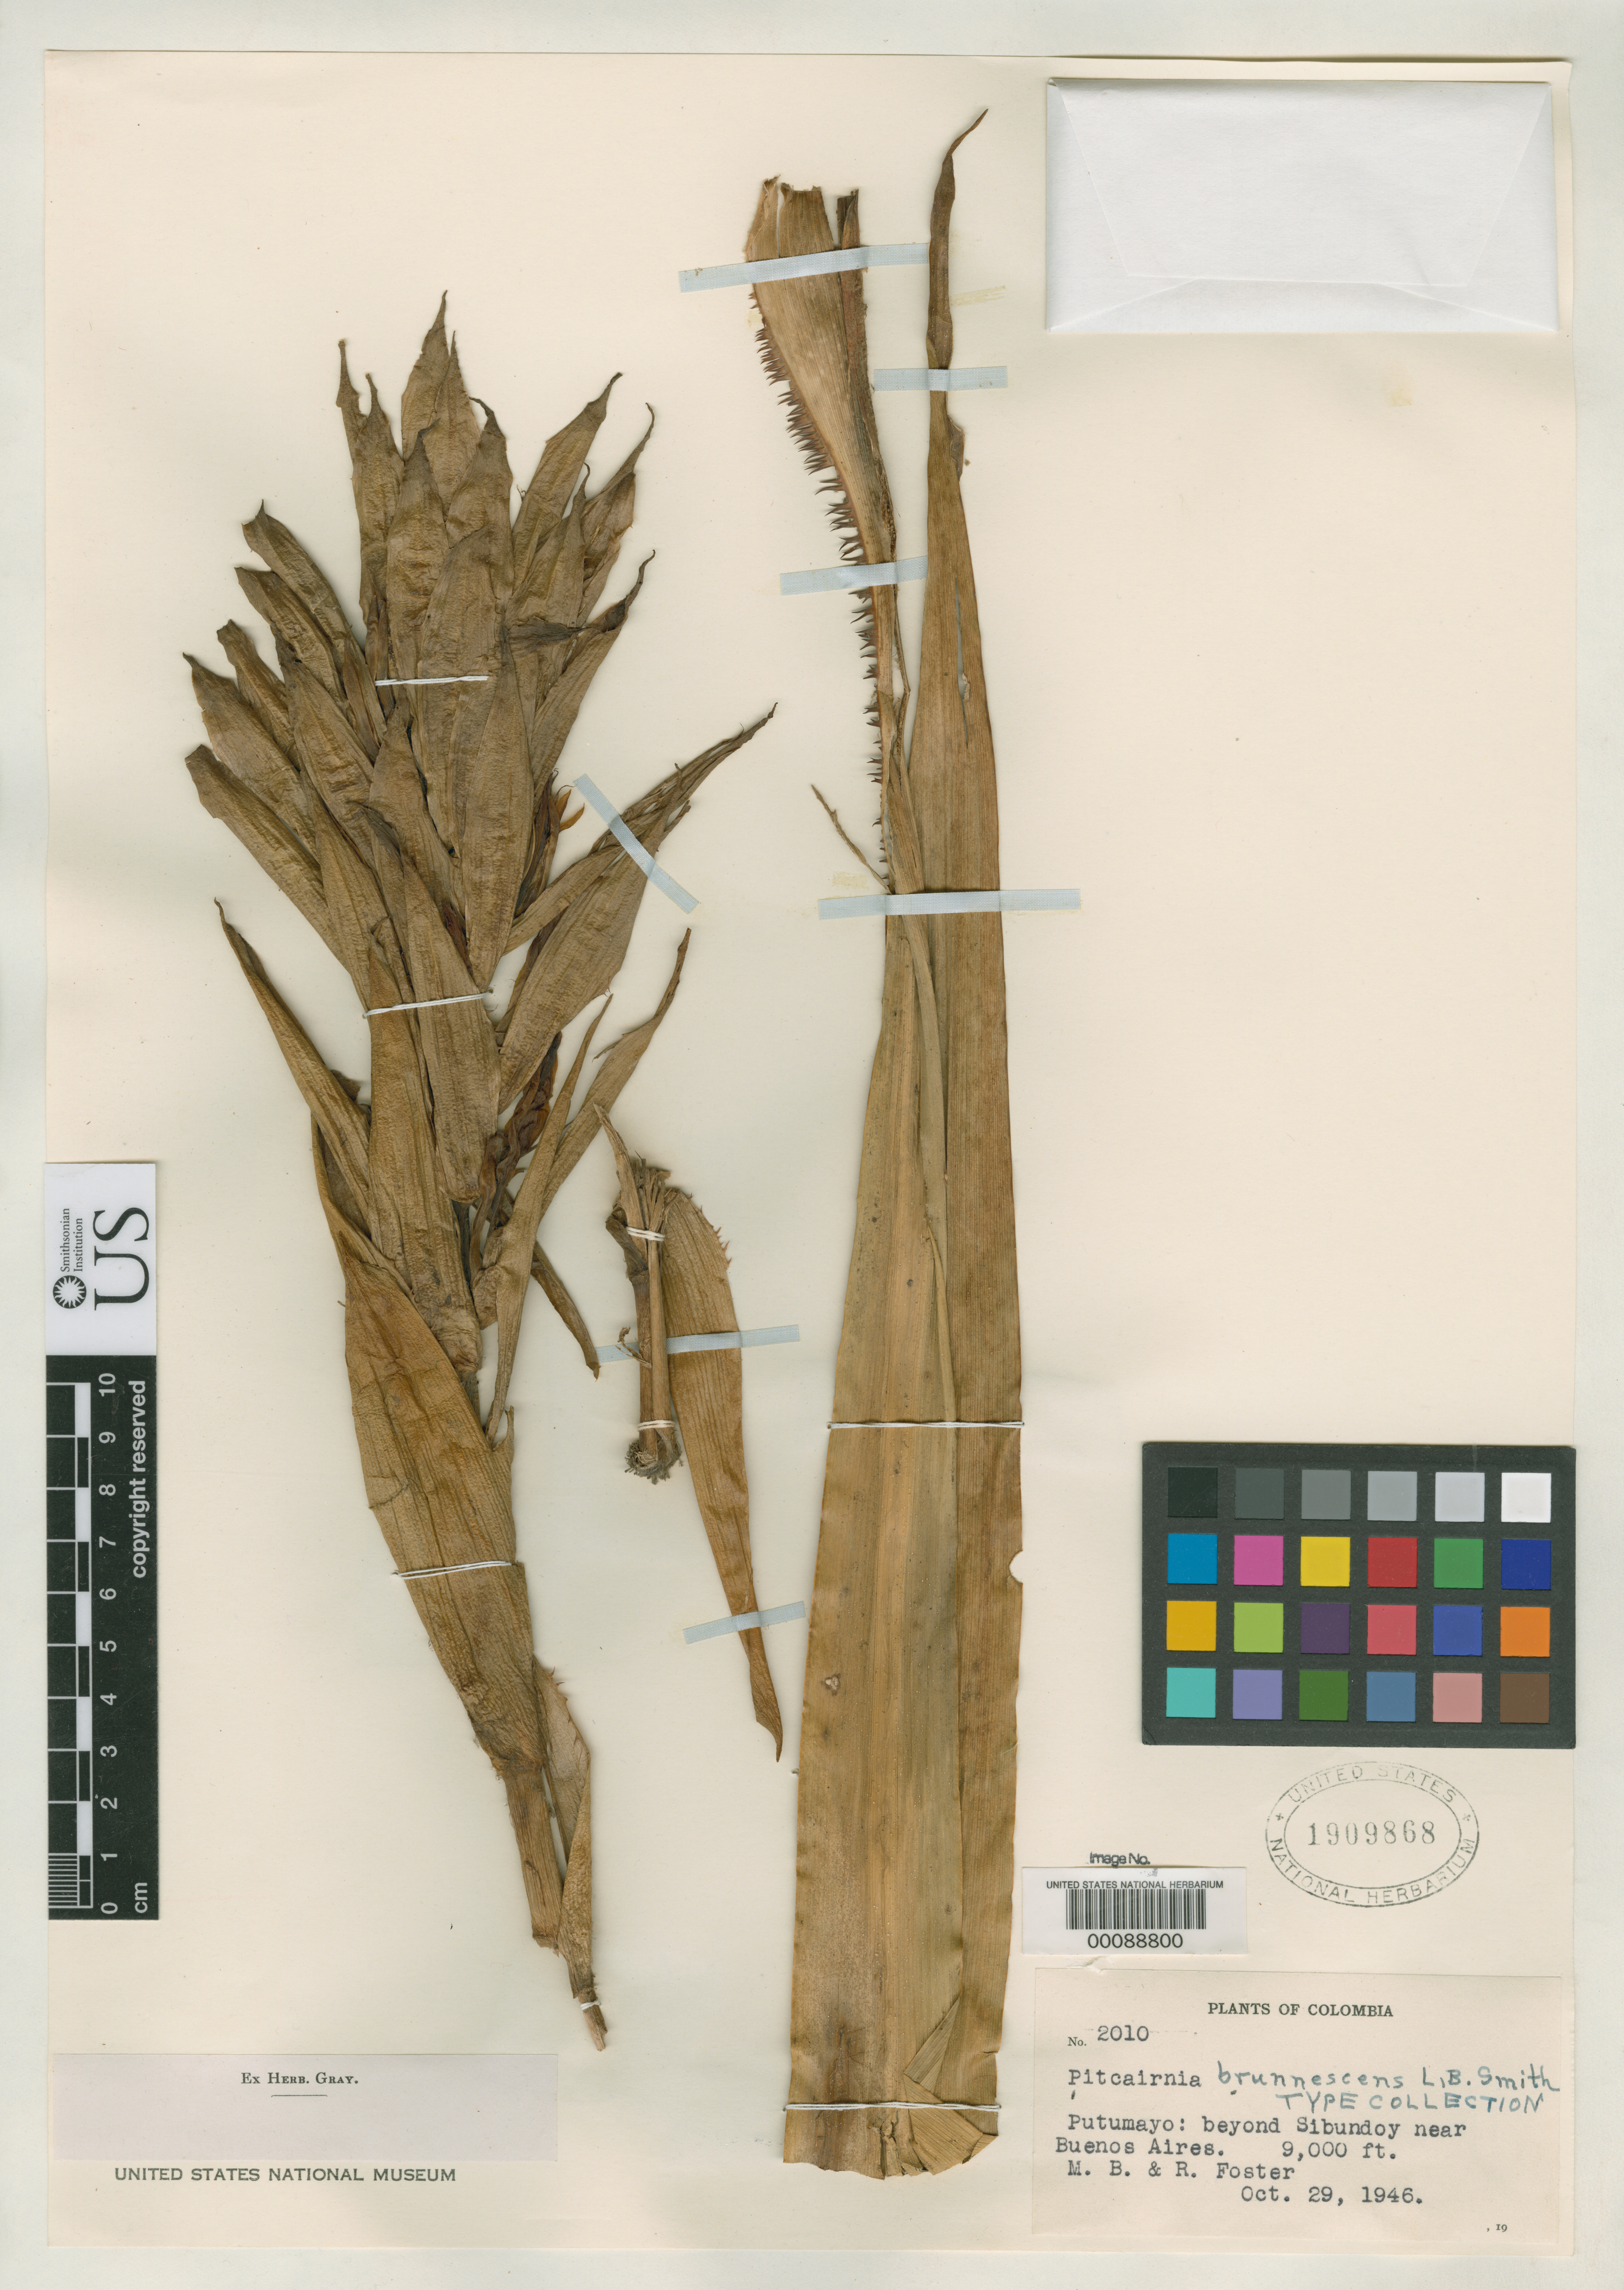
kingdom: Plantae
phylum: Tracheophyta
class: Liliopsida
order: Poales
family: Bromeliaceae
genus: Pitcairnia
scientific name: Pitcairnia brunnescens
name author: L.B. Sm.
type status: Isotype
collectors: M. B. Foster & R. C. Foster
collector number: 2010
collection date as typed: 29 Oct 1946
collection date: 1946-10-29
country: Colombia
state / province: Putumayo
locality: Beyond Sibundoy, near Buenas Aires.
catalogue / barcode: US 1909868